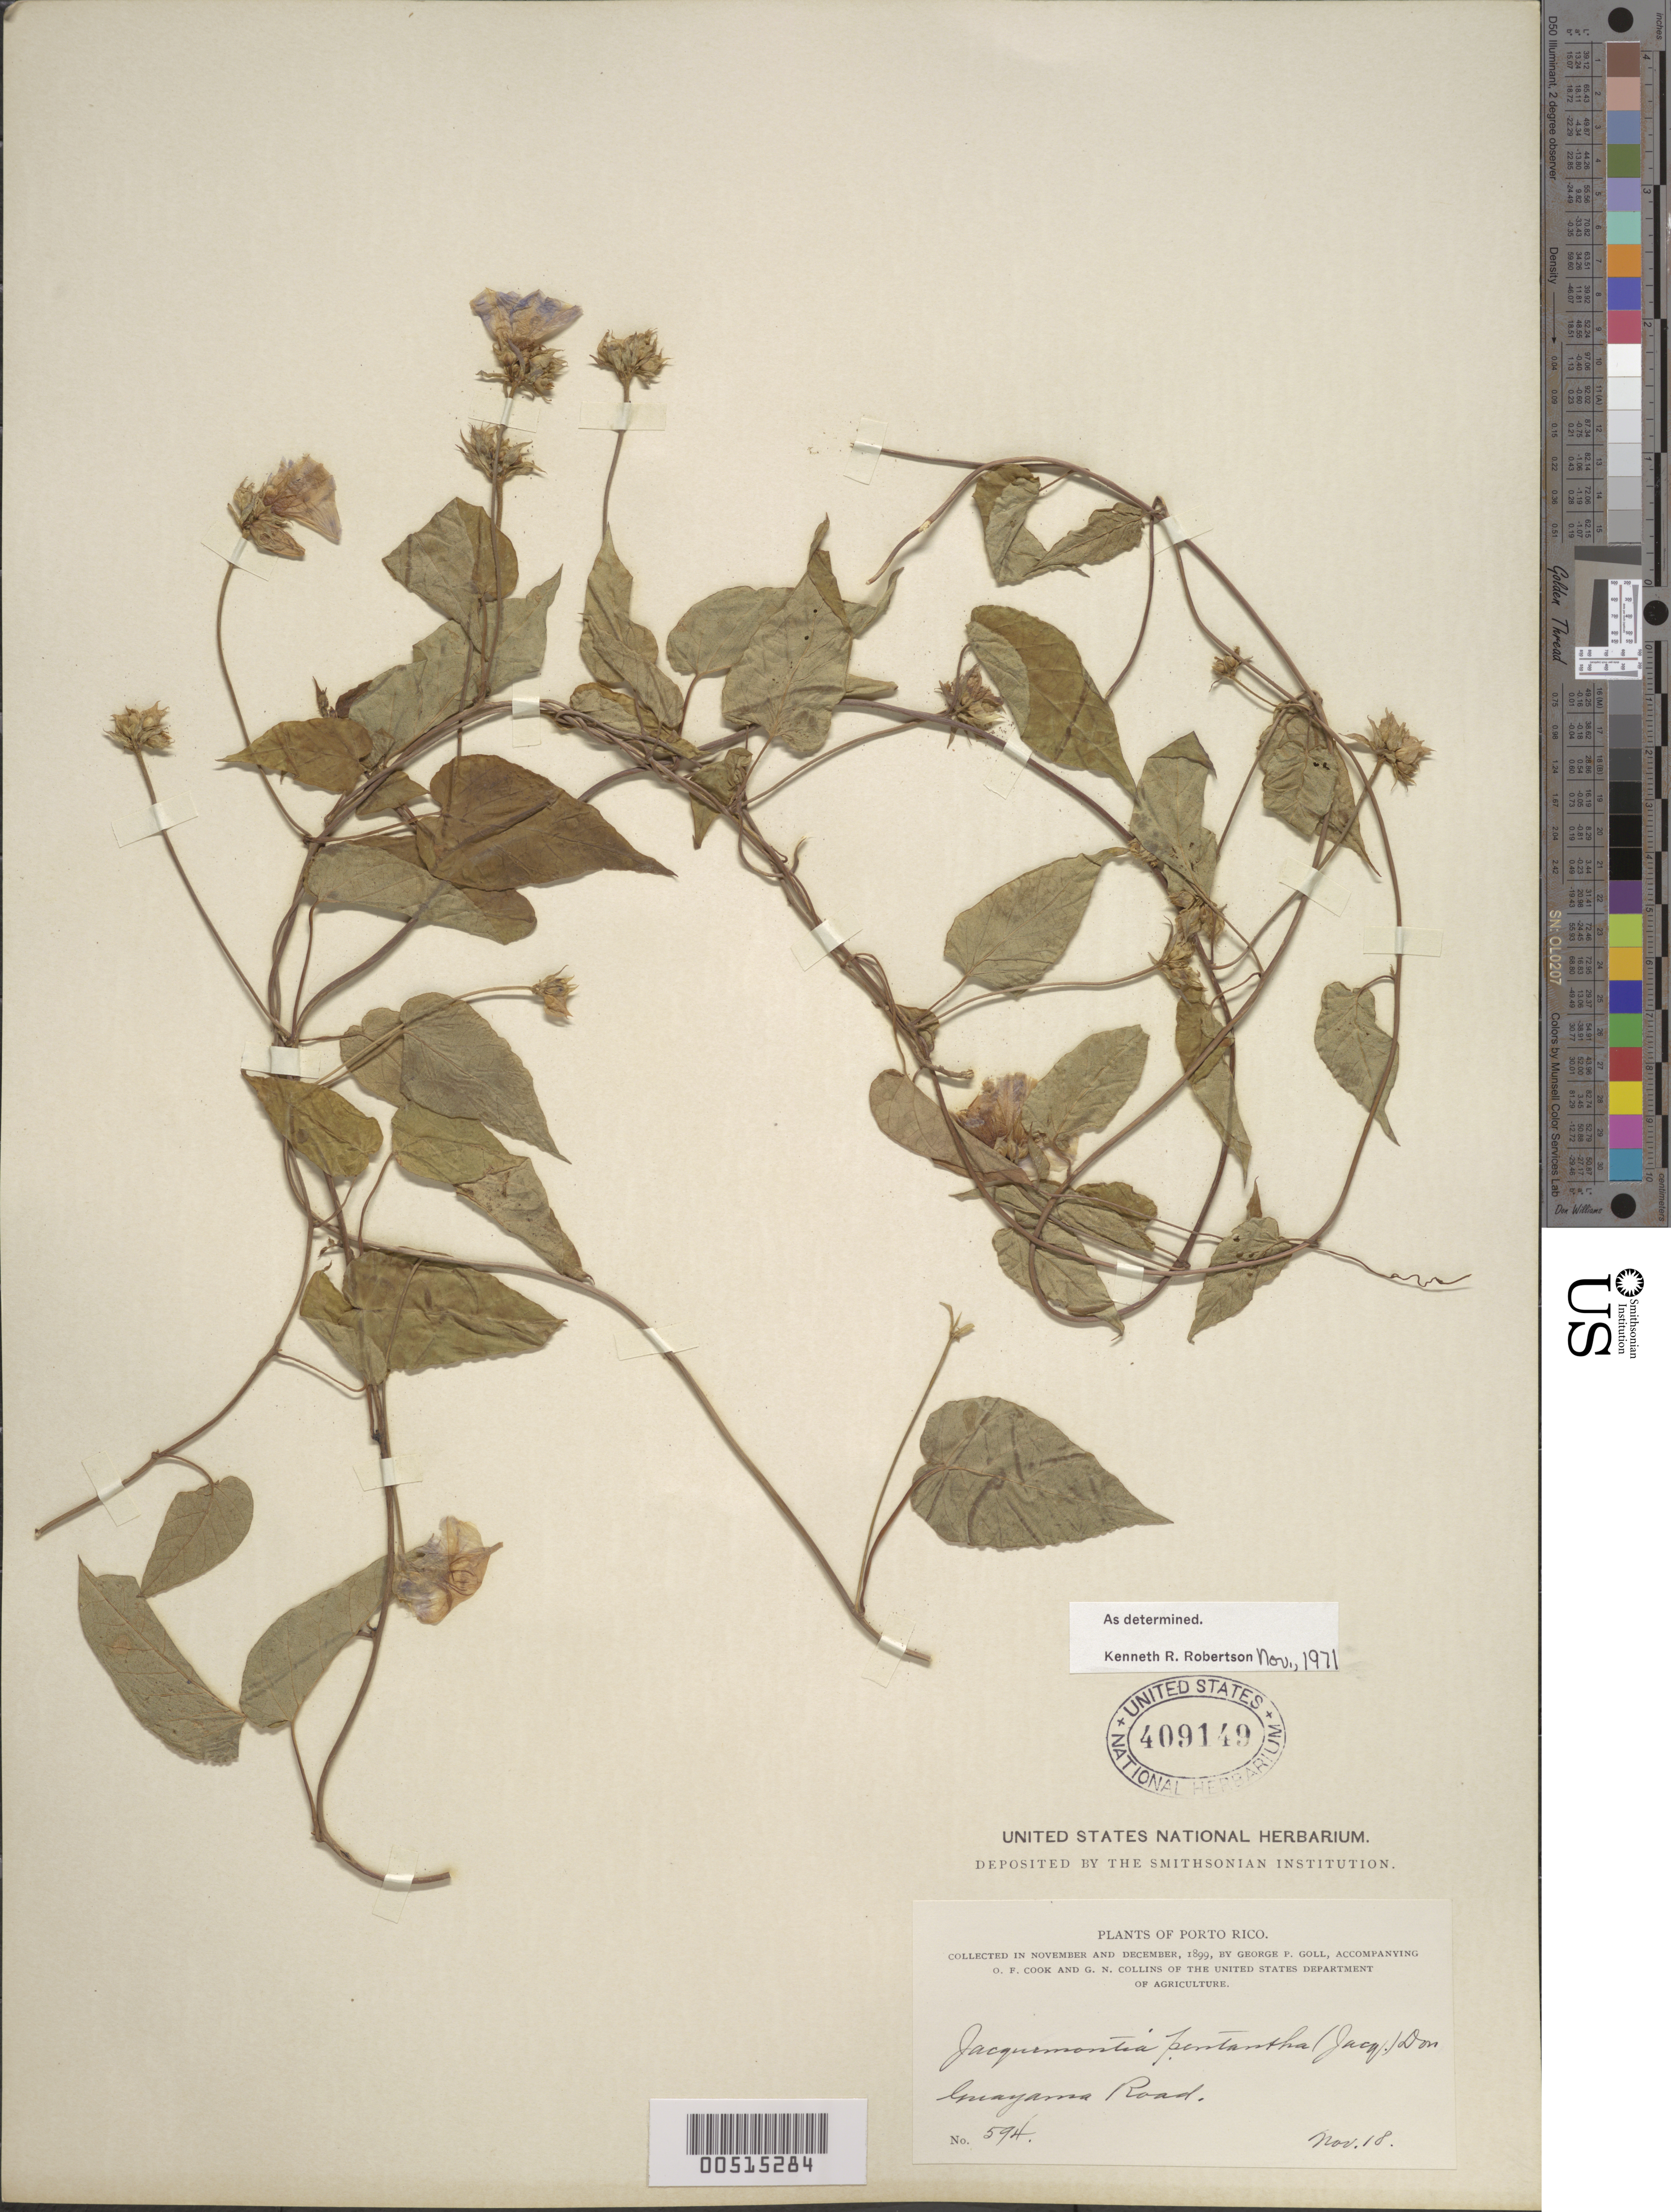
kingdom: Plantae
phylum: Tracheophyta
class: Magnoliopsida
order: Solanales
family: Convolvulaceae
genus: Jacquemontia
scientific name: Jacquemontia pentanthos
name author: (Jacq.) G. Don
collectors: G. Goll, O. F. Cook & G. Collins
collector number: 594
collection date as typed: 18 Nov 1899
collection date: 1899-11-18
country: Puerto Rico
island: Greater Antilles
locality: Guayama Road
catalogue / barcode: US 409149